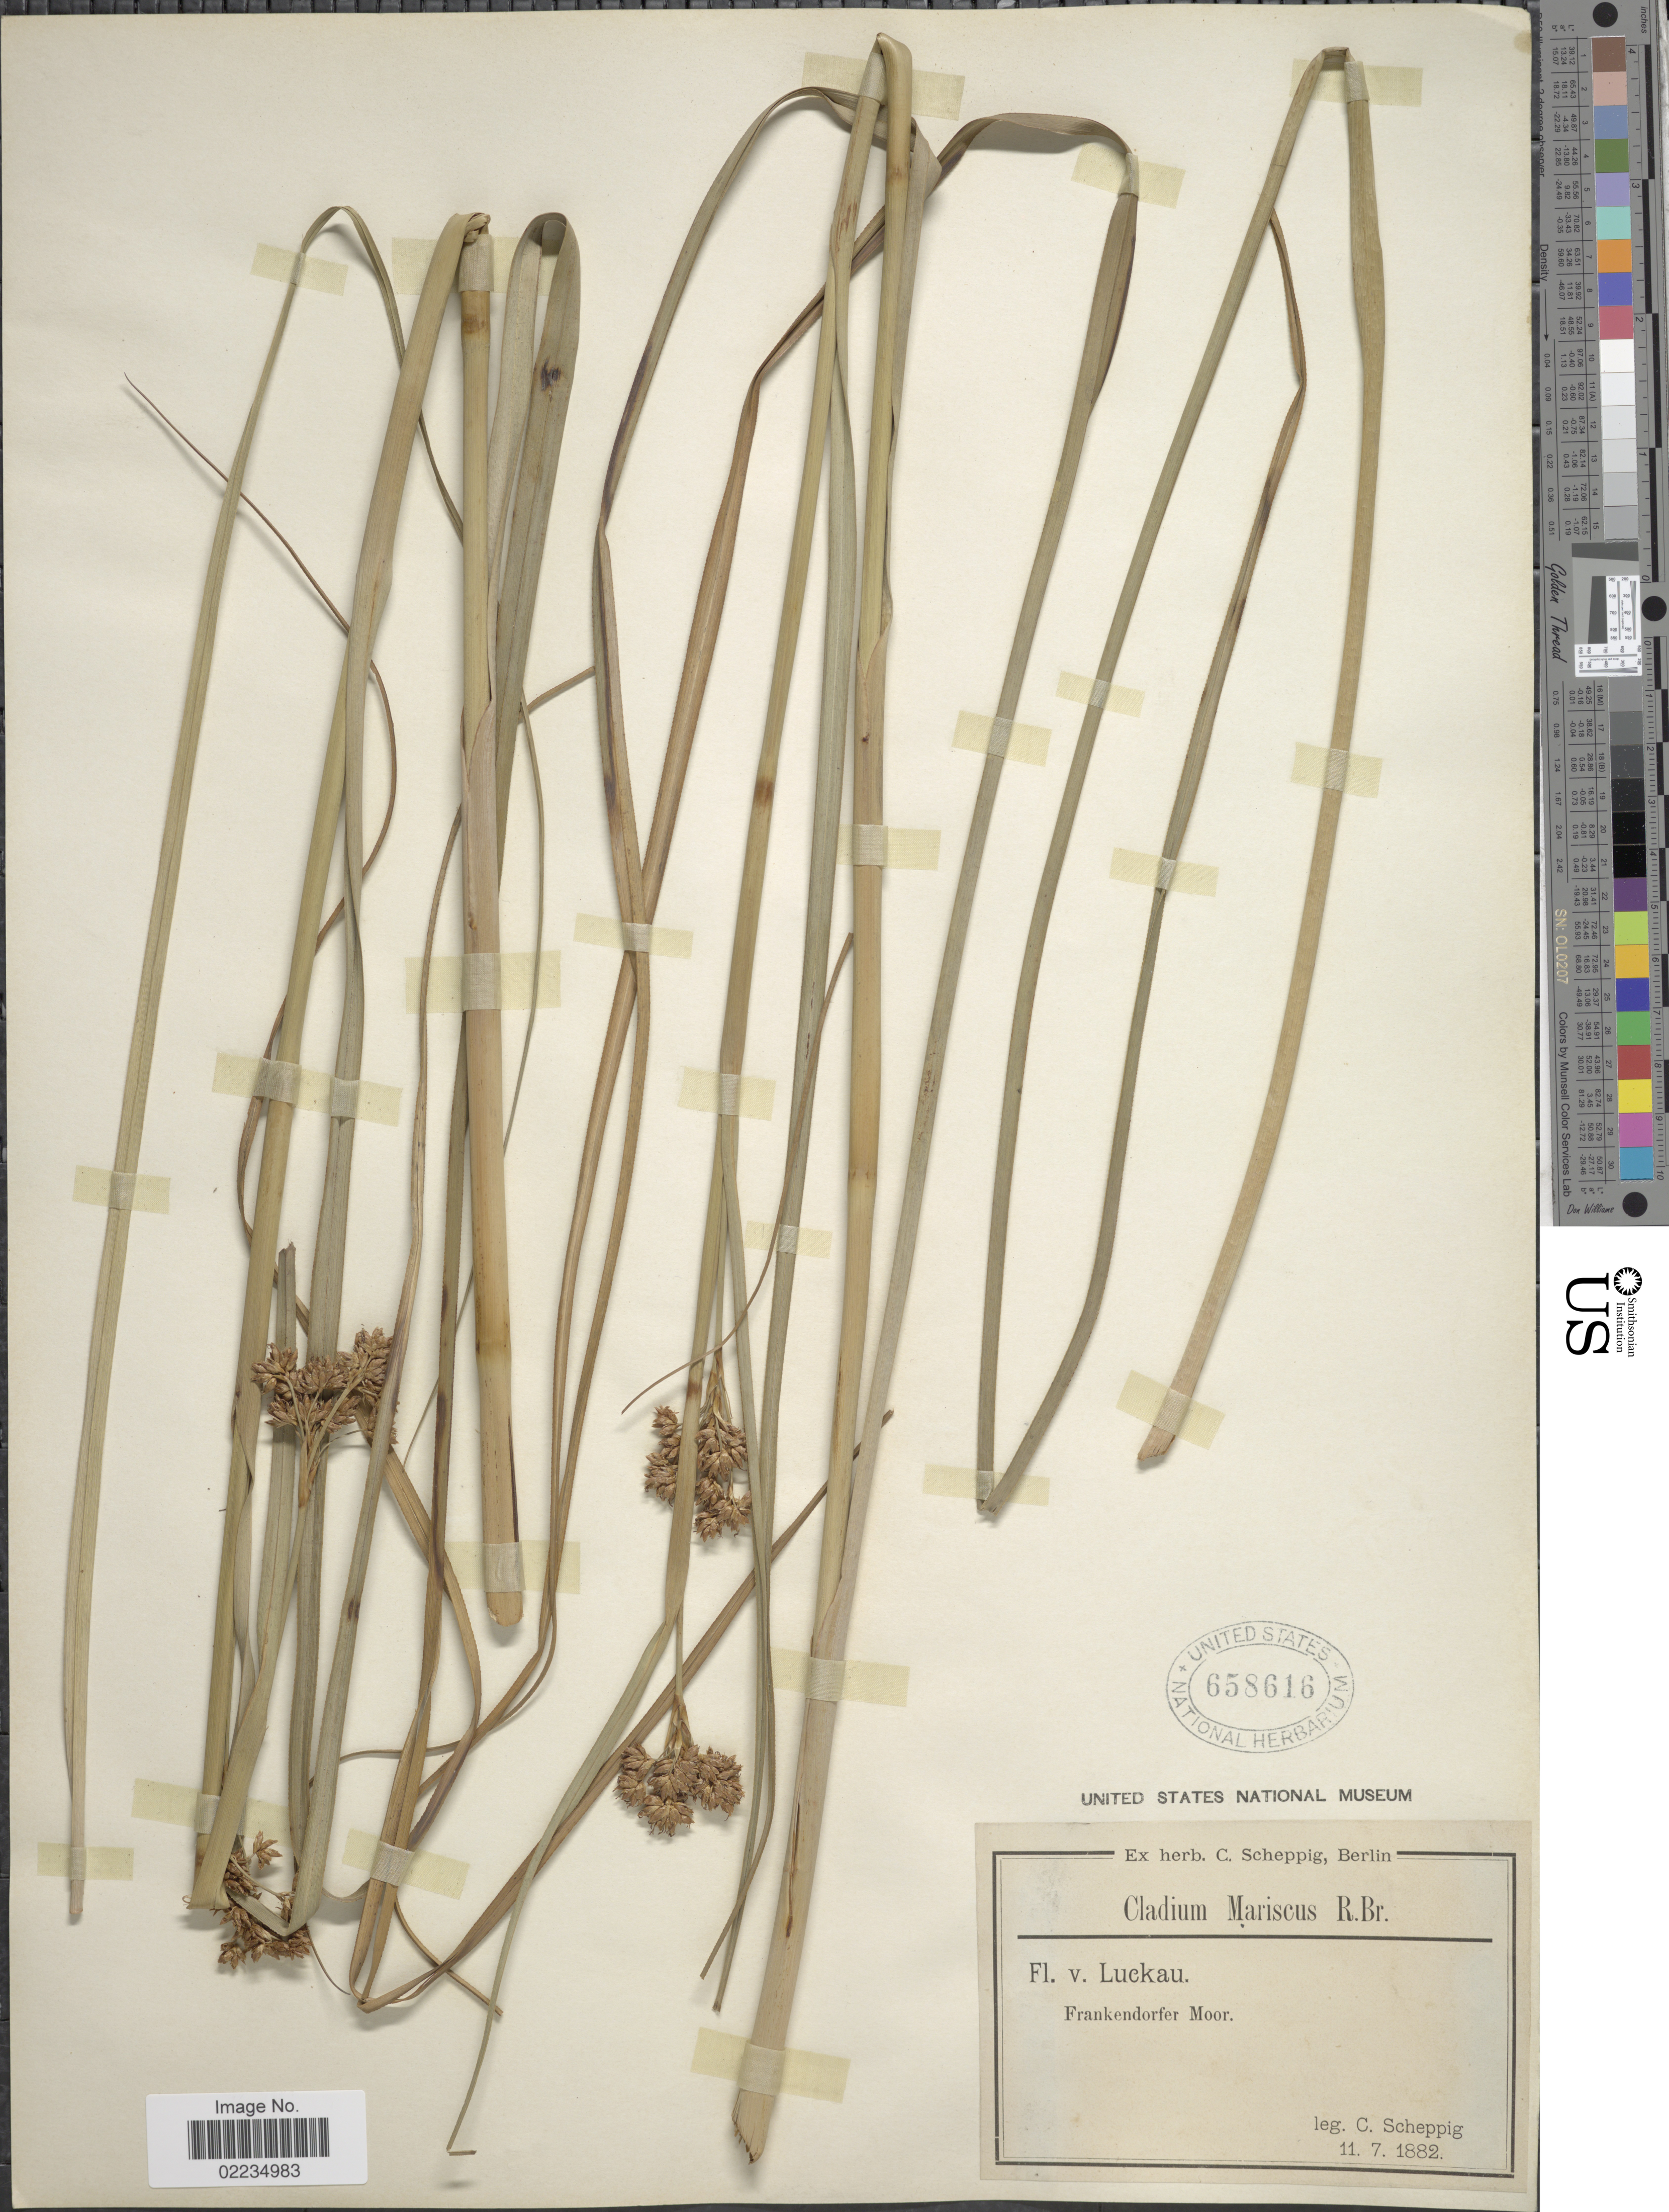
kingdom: Plantae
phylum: Tracheophyta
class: Liliopsida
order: Poales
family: Cyperaceae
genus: Cladium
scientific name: Cladium mariscus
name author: (L.) Pohl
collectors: C. Scheppig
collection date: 1882-07-11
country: Germany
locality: Fl. v. Luckau, Frankendorfer Moor.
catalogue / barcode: US 658616